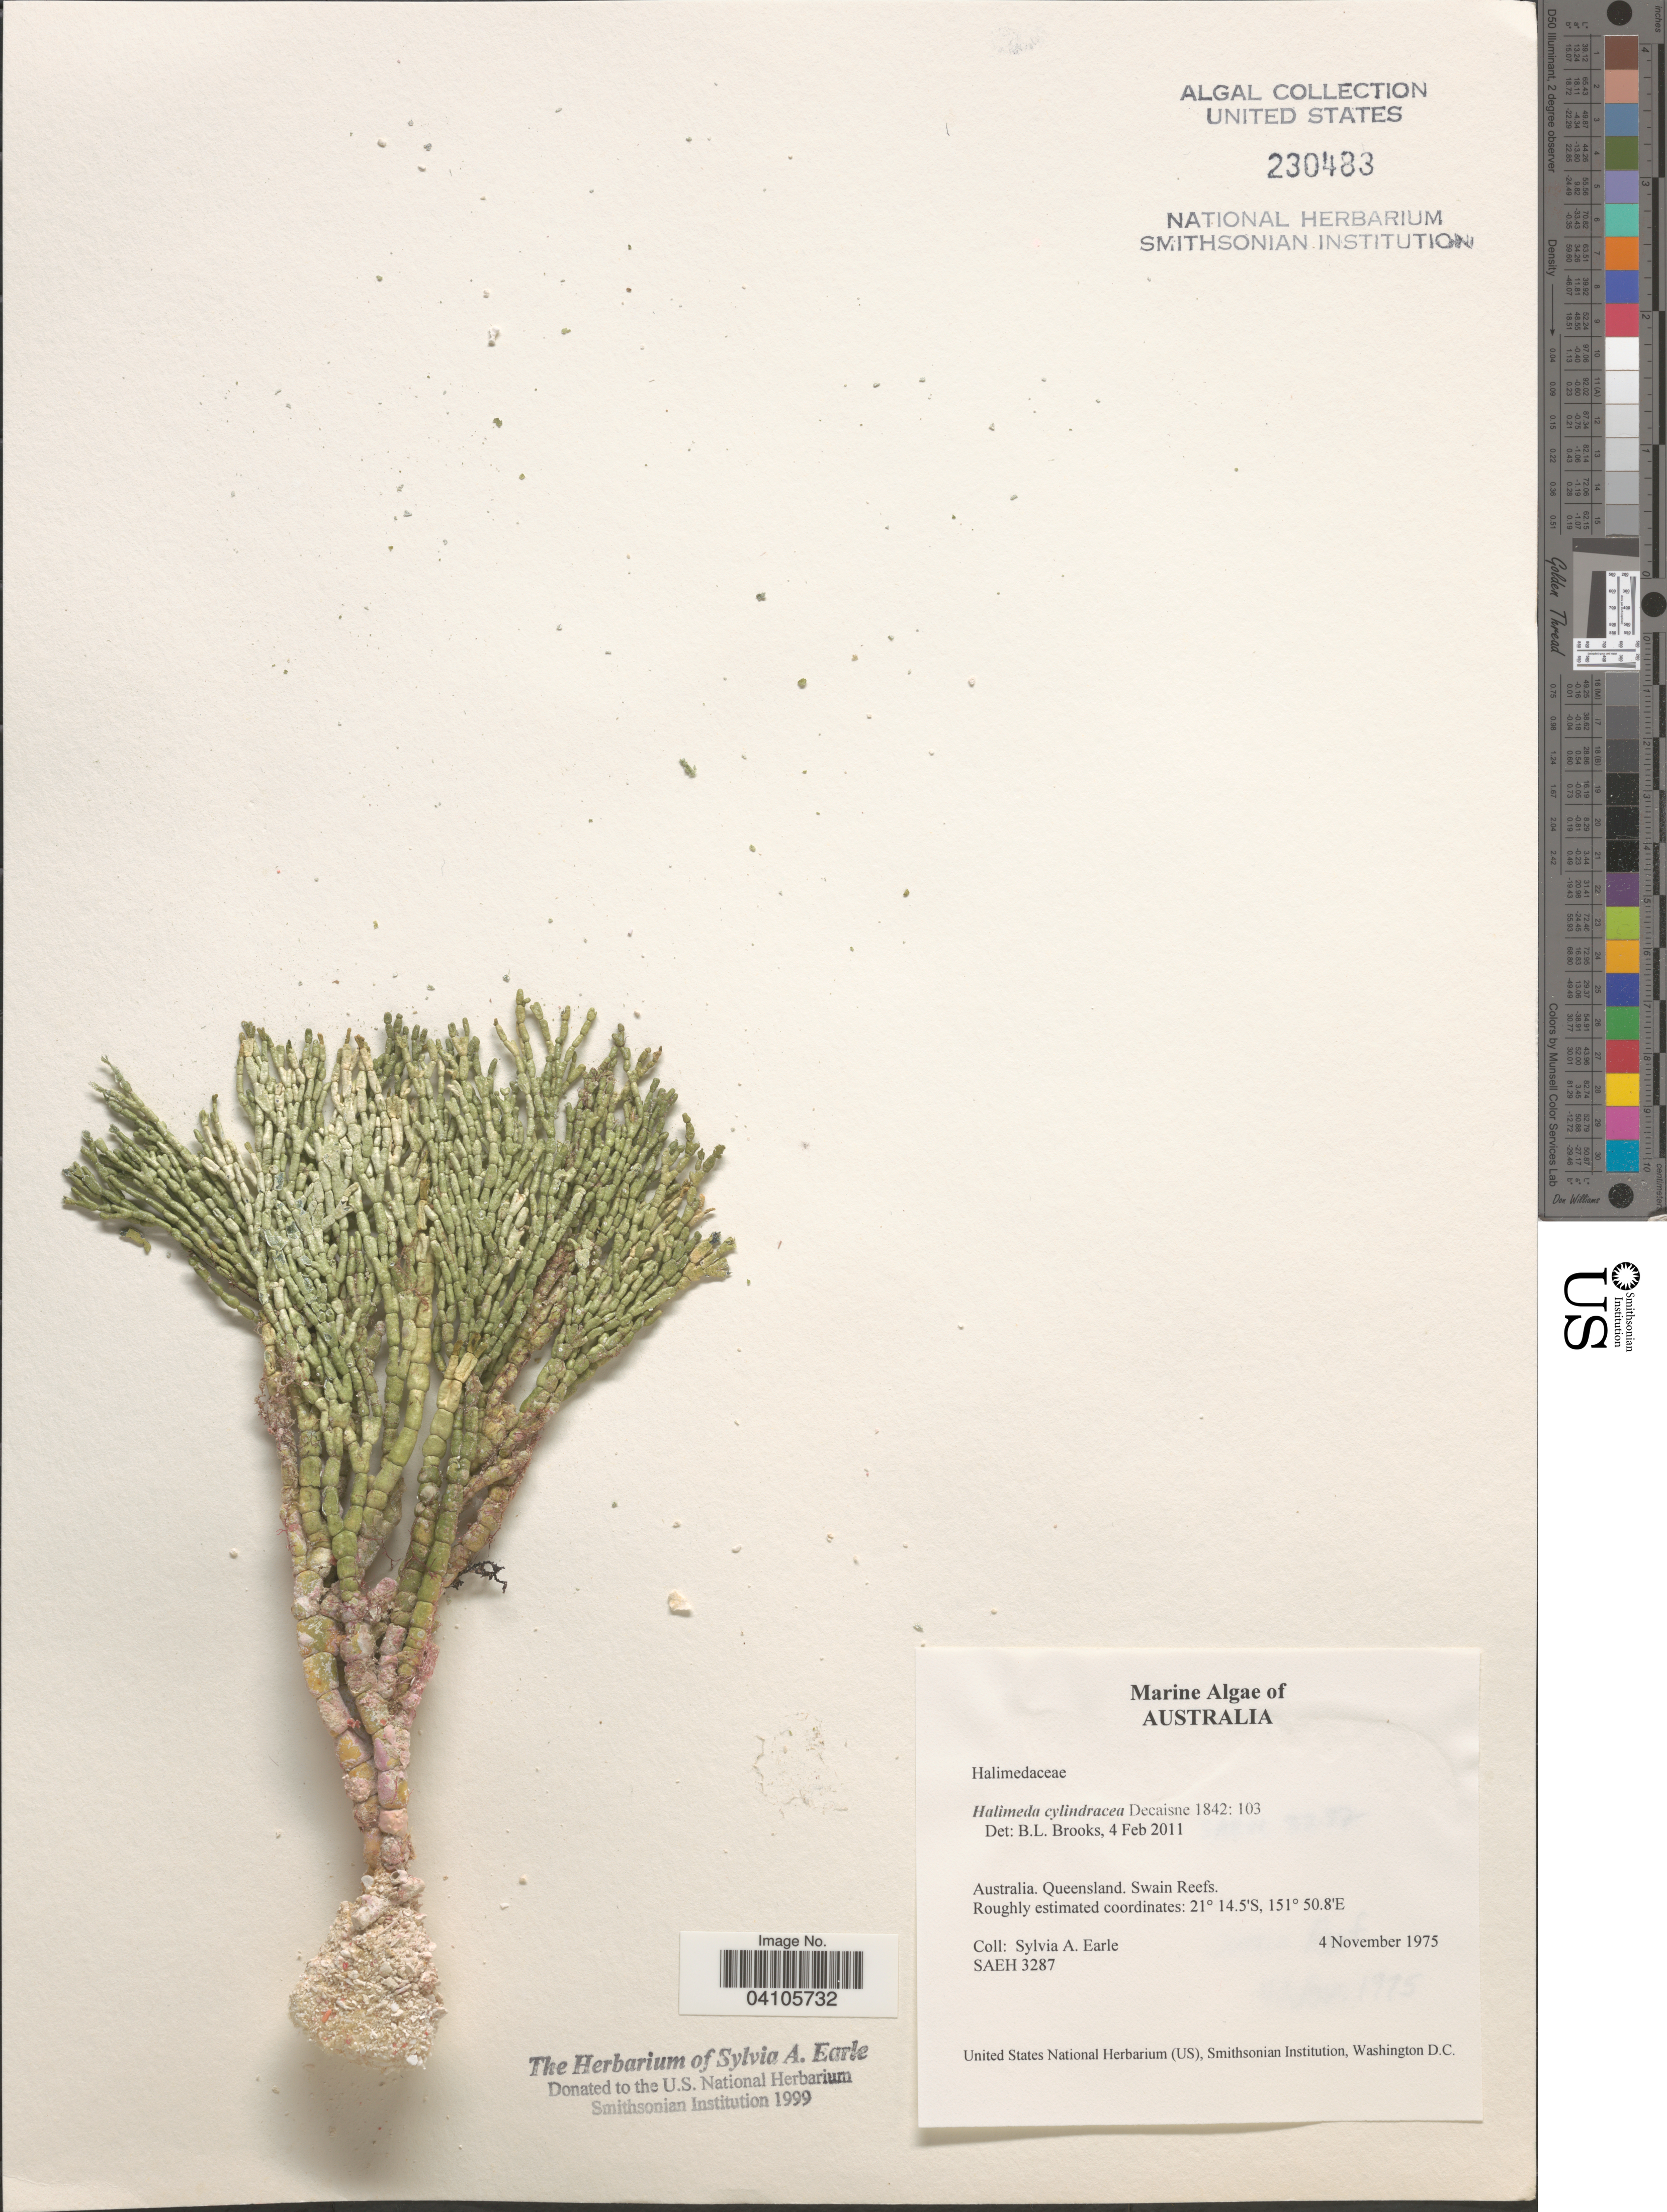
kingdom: Plantae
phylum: Chlorophyta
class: Ulvophyceae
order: Bryopsidales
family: Halimedaceae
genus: Halimeda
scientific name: Halimeda cylindracea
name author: Decne.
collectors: S. A. Earle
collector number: SAEH3287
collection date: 1975-11-04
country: Australia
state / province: Queensland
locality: Swain Reefs.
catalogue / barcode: US 230483